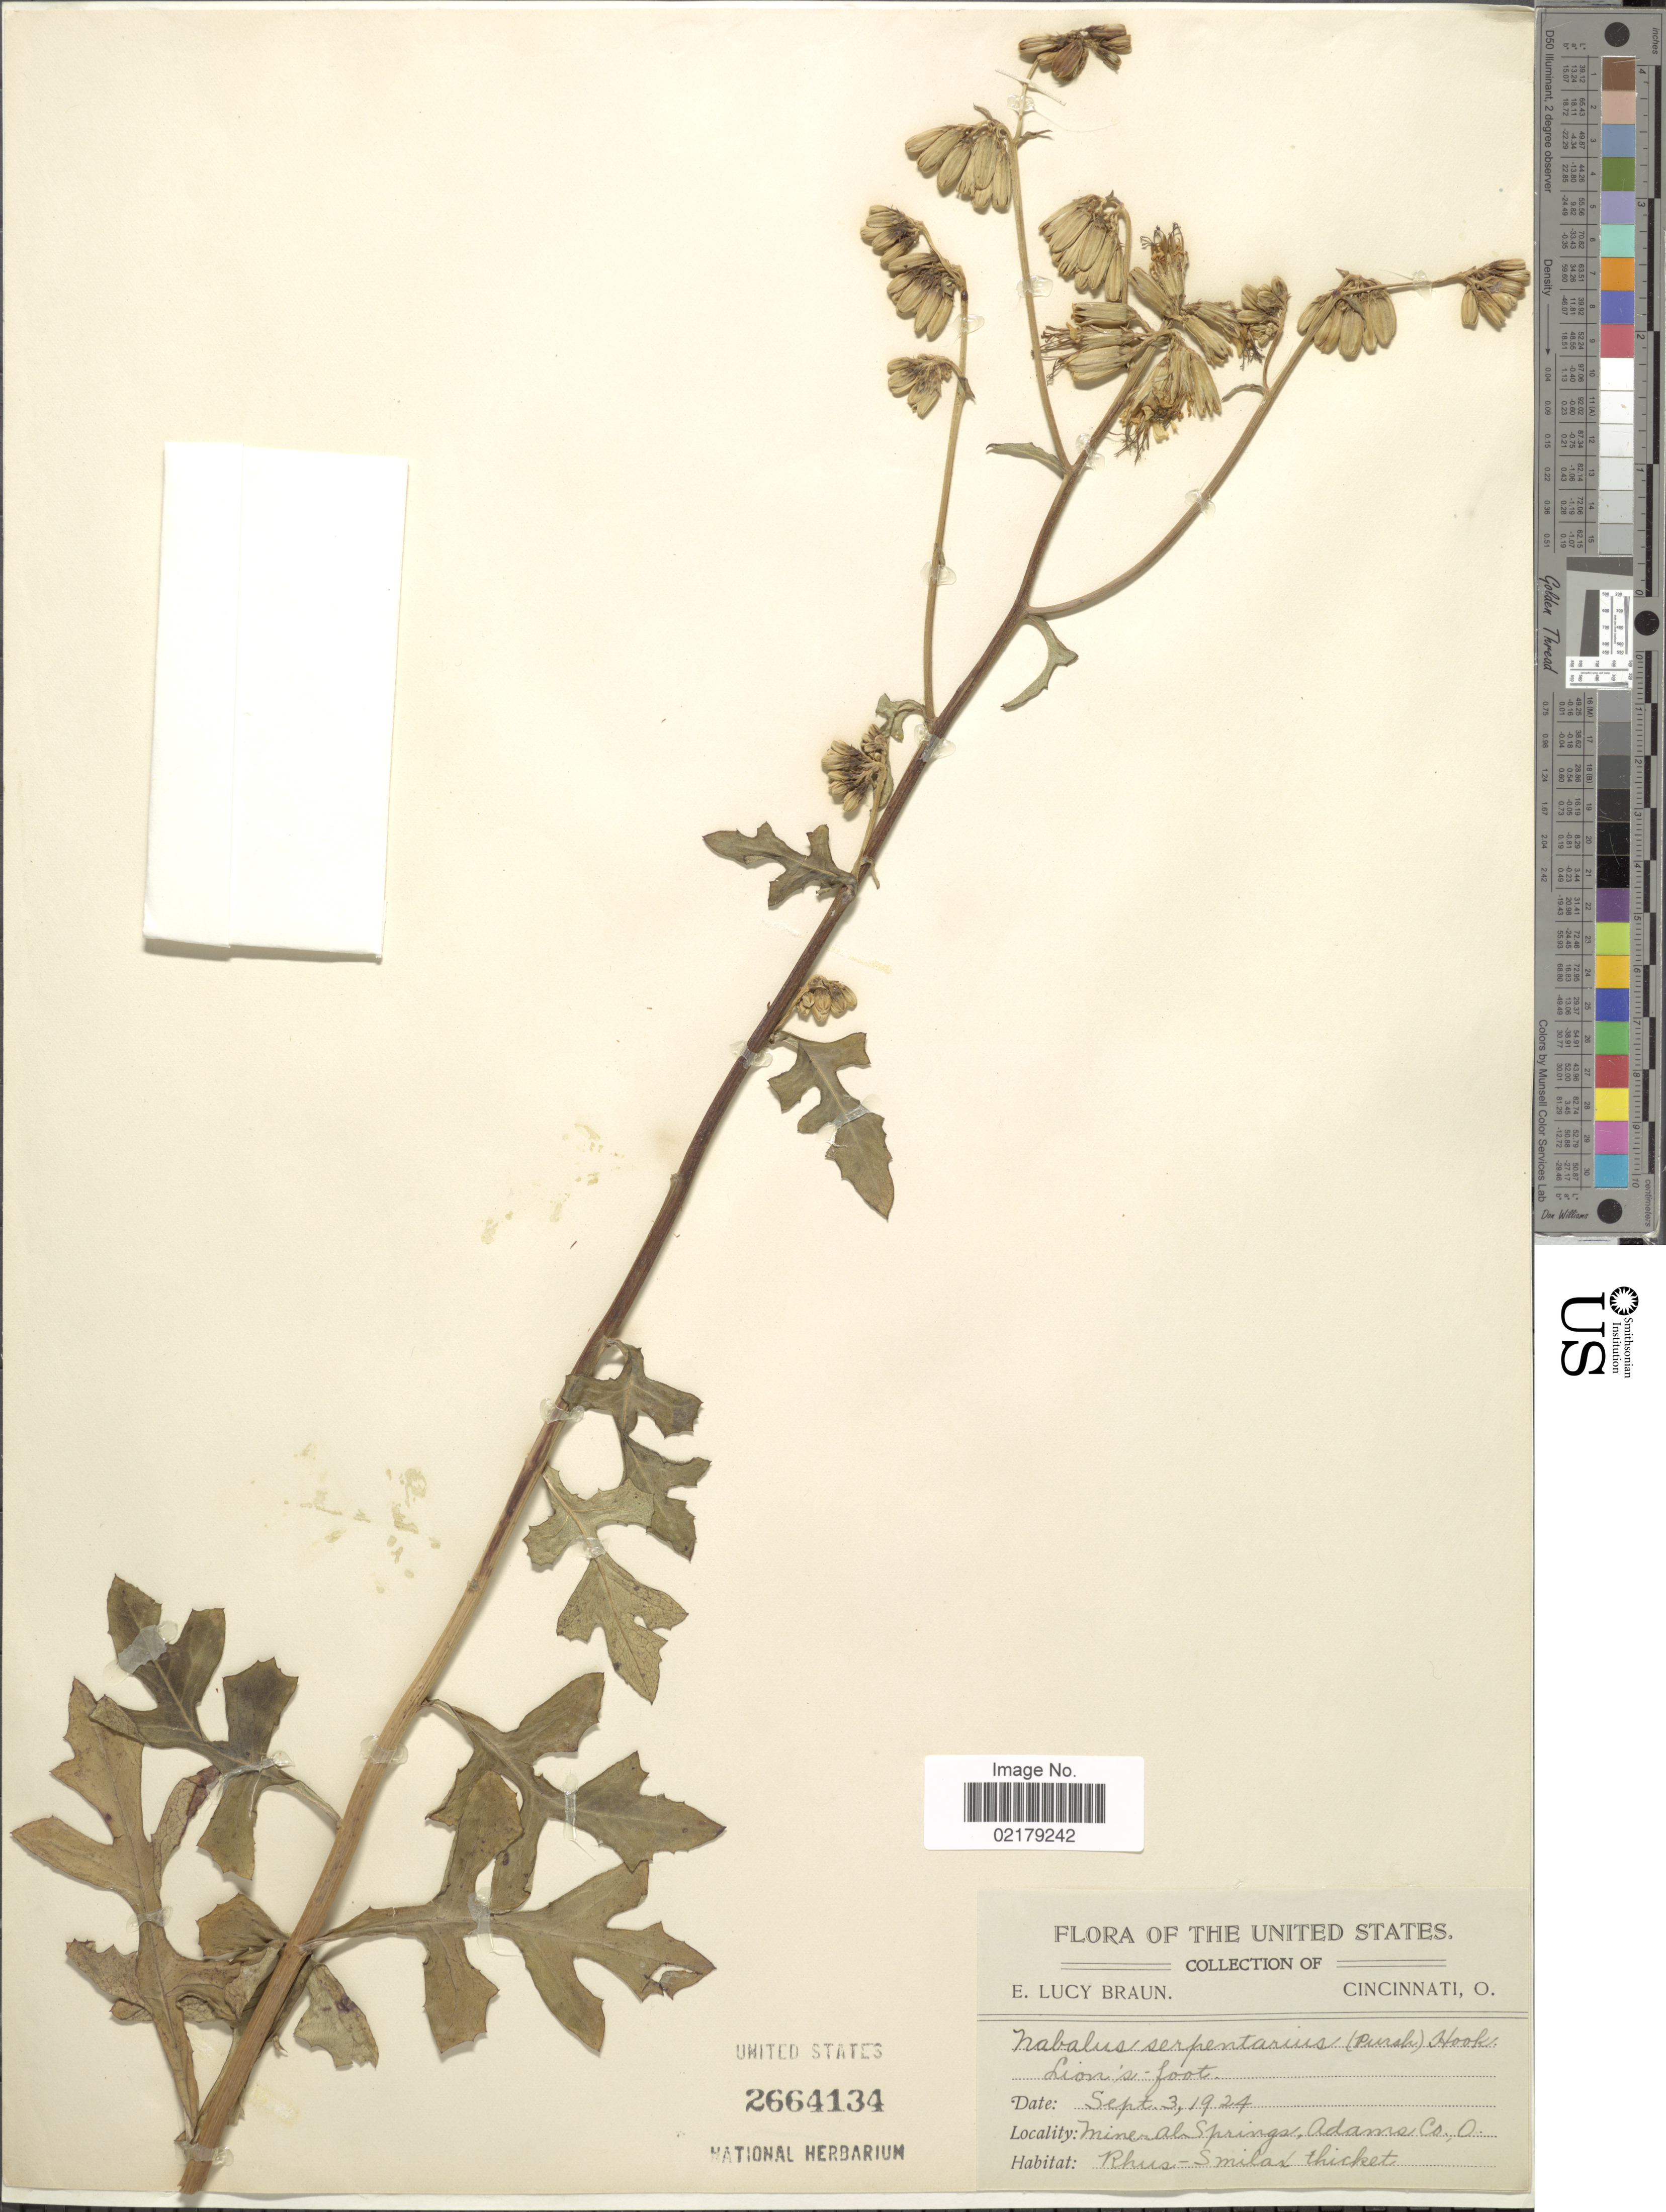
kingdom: Plantae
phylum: Tracheophyta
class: Magnoliopsida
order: Asterales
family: Asteraceae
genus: Nabalus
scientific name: Nabalus serpentarius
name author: (Pursh) Hook.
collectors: E. L. Braun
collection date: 1924-09-03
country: United States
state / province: Ohio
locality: Mineral Springs, Adams Co; Rhus-Smilax thicket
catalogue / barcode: US 2664134